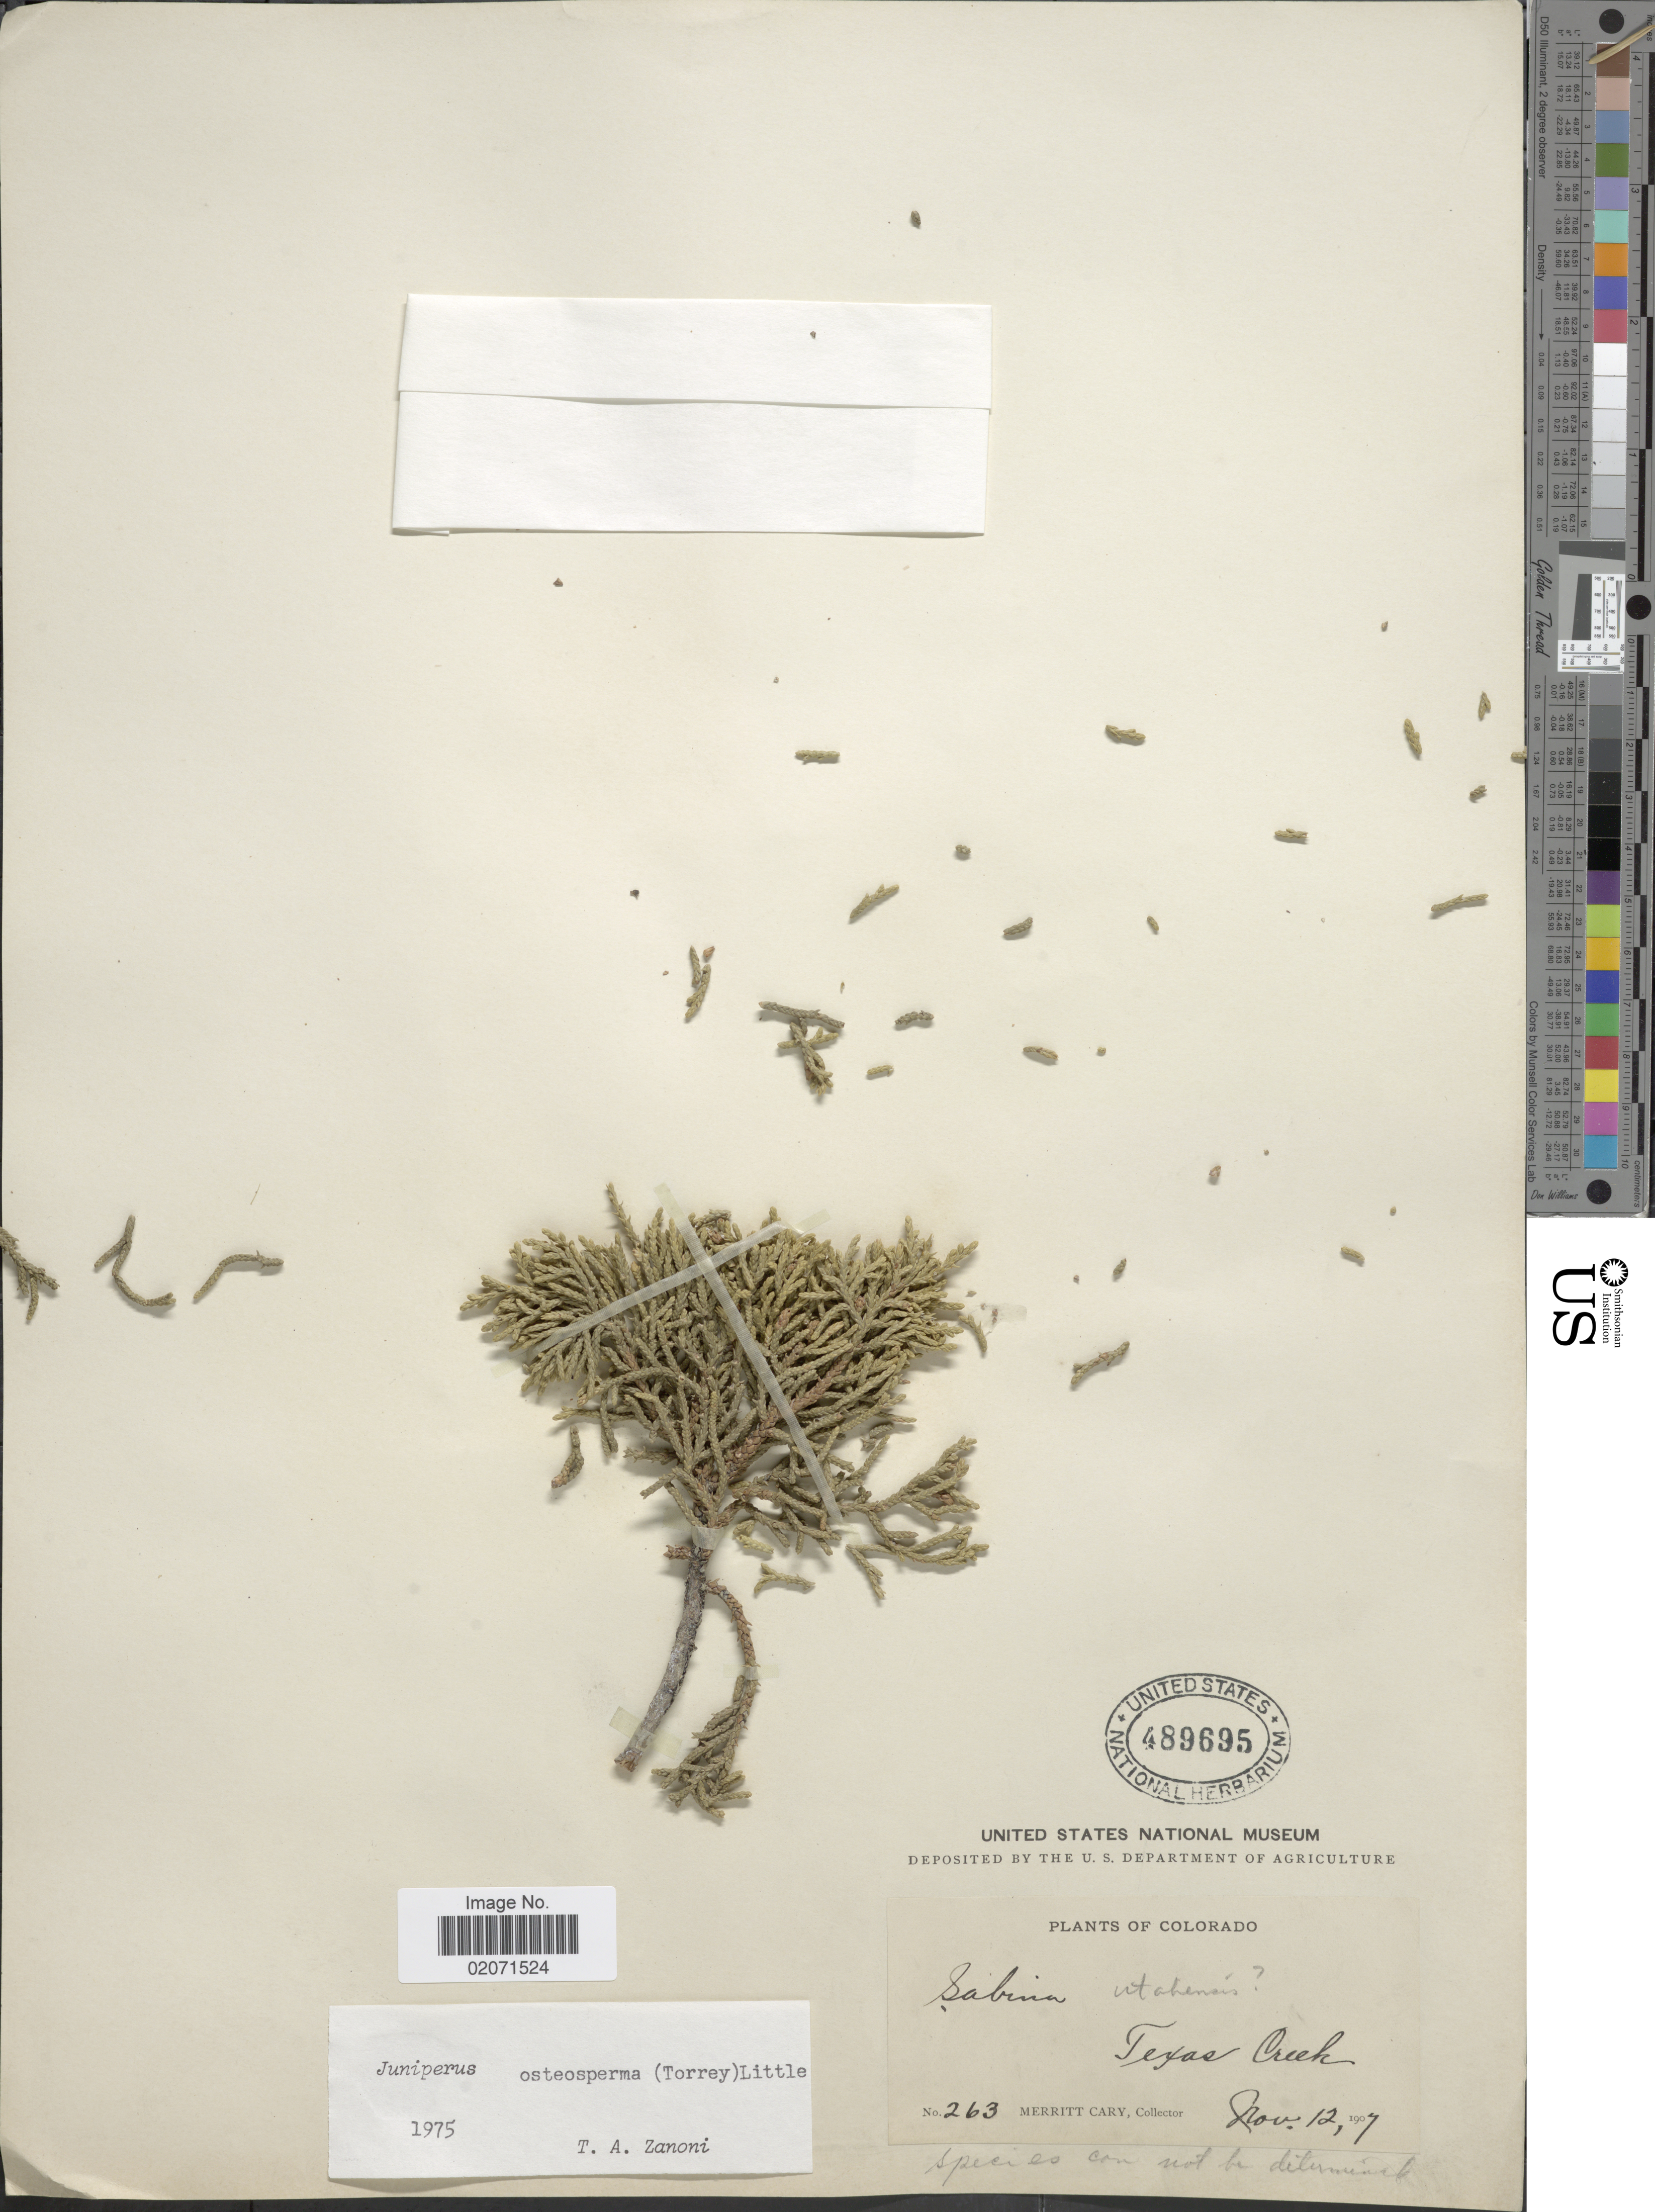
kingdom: Plantae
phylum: Tracheophyta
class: Pinopsida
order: Pinales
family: Cupressaceae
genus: Juniperus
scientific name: Juniperus osteosperma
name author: (Torr.) Little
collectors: M. Cary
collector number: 263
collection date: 1907-11-12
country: United States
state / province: Colorado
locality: Texas Creek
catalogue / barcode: US 489695